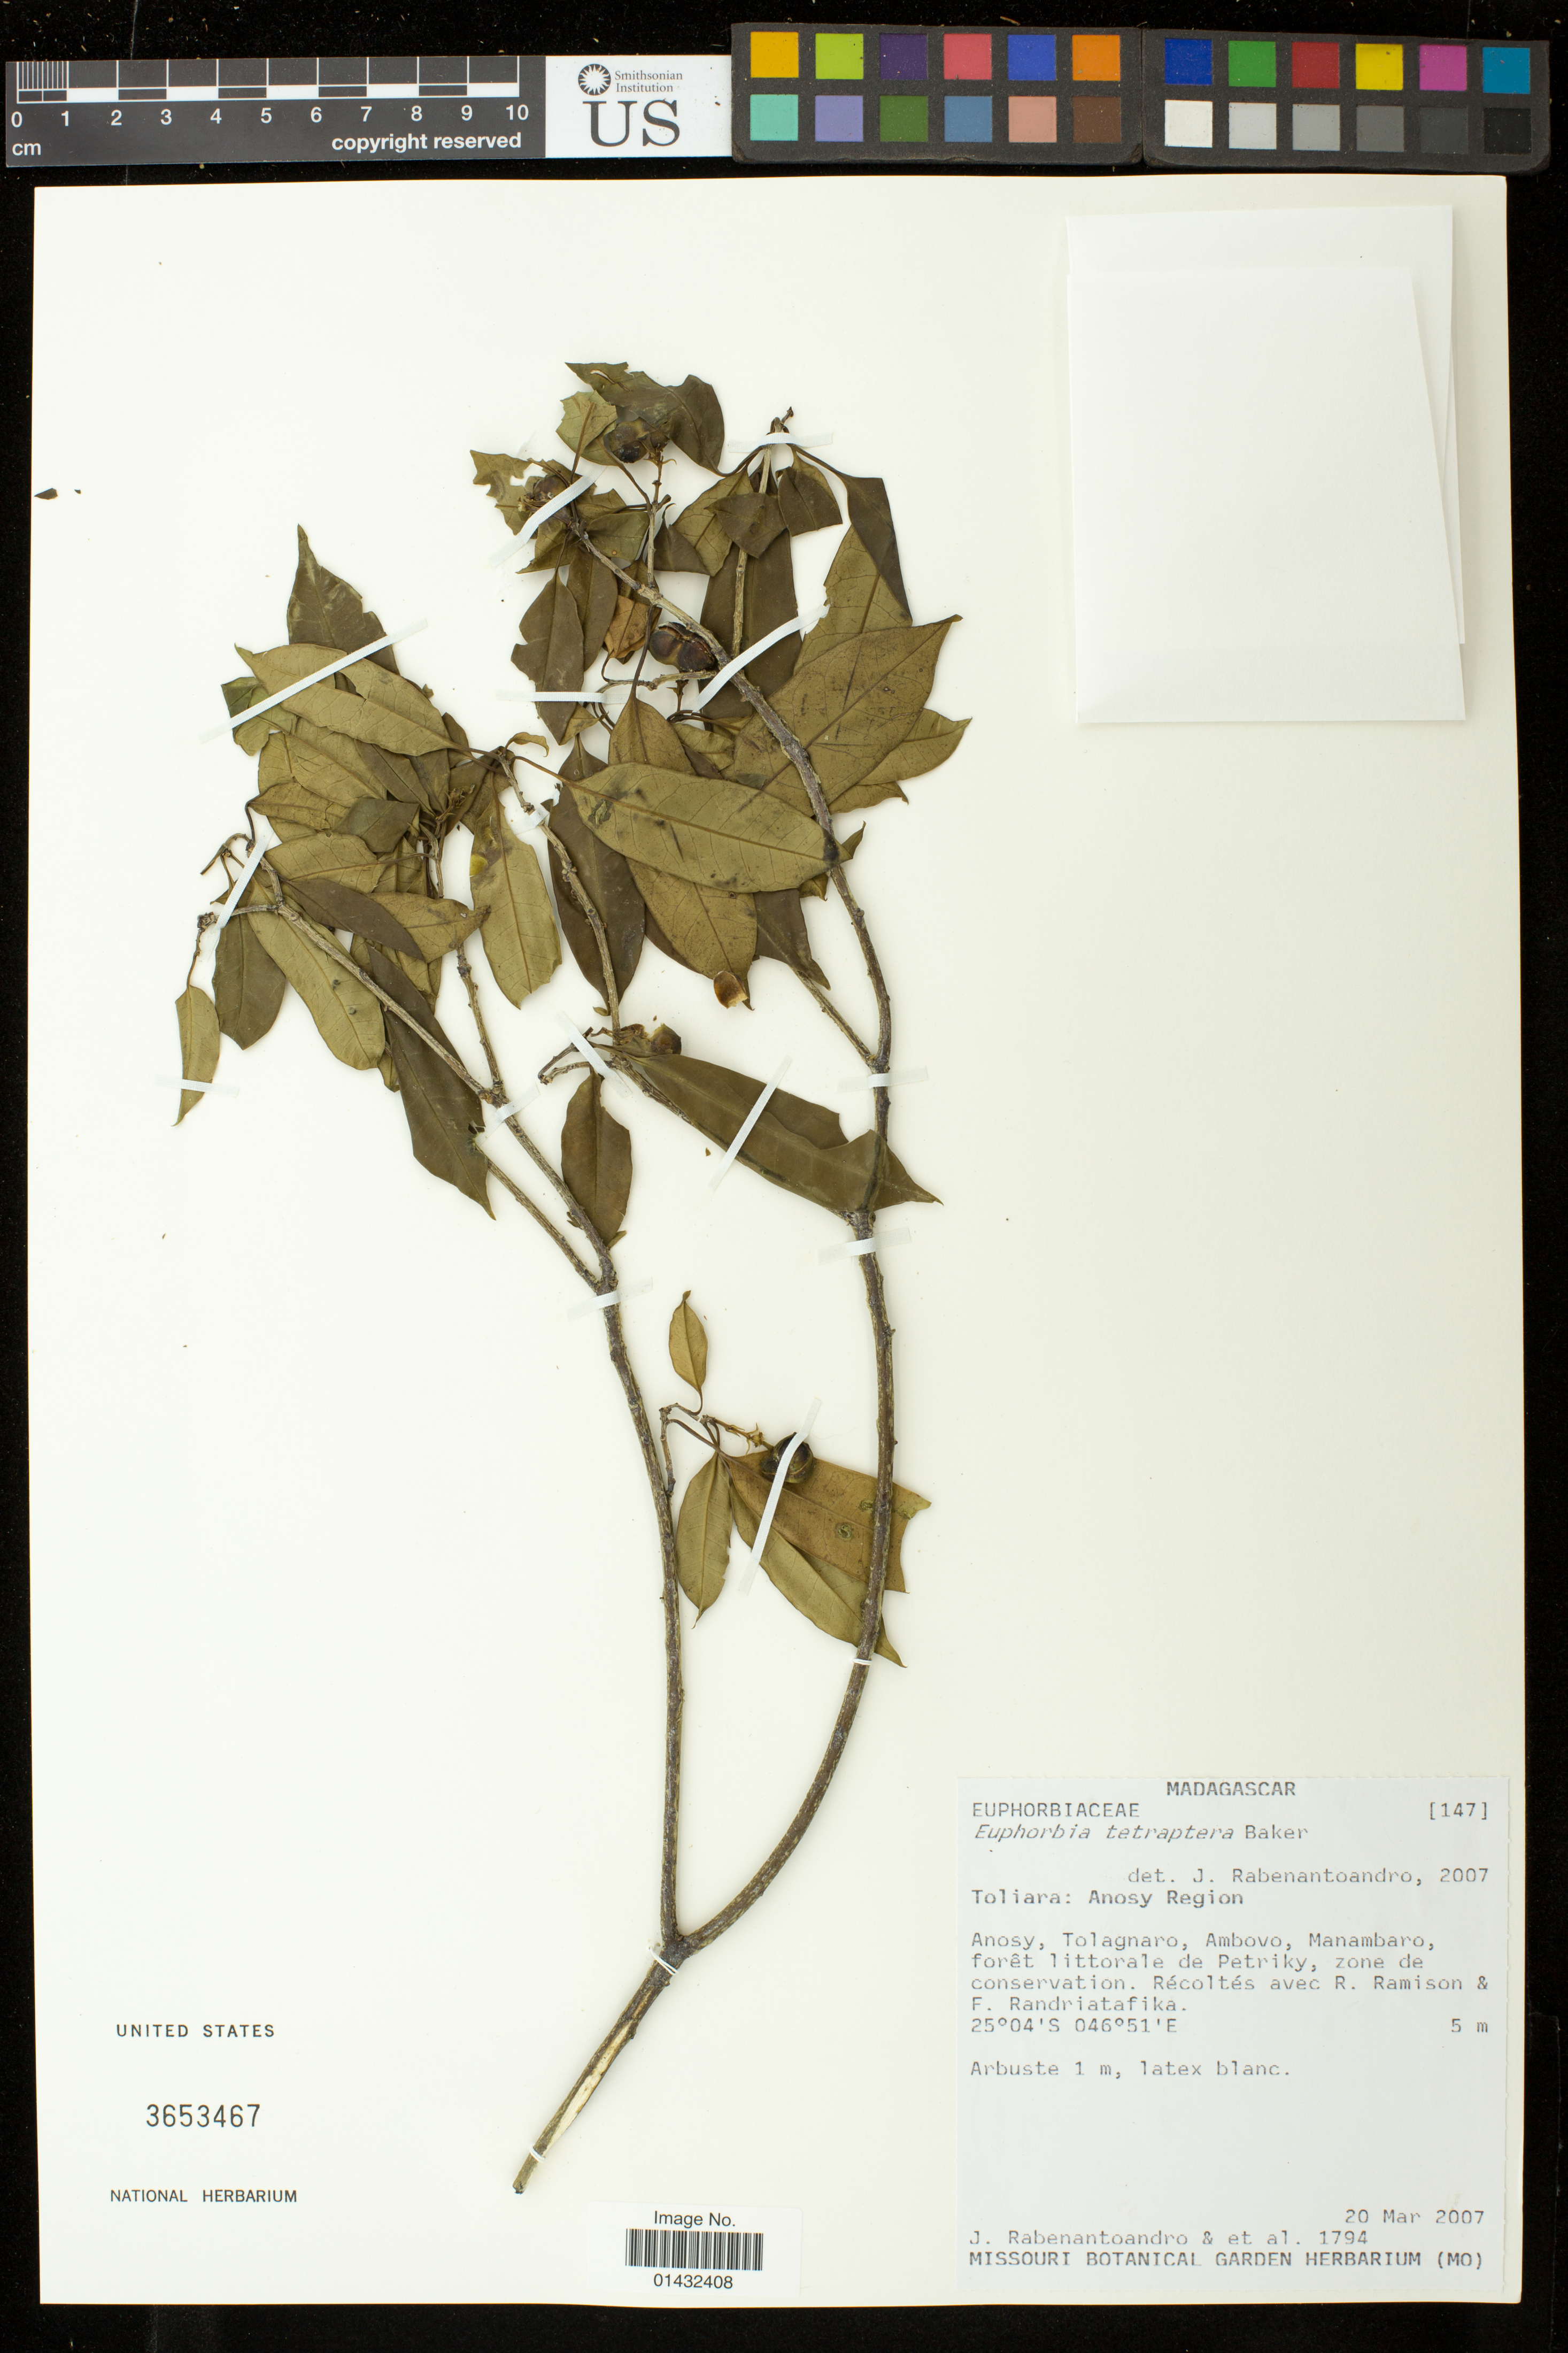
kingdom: Plantae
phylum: Tracheophyta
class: Magnoliopsida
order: Malpighiales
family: Euphorbiaceae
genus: Euphorbia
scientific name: Euphorbia tetraptera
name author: Baker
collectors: J. Rabenantoandro & et al.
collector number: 1794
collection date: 2007-03-20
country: Madagascar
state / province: Anosy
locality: Anosy, Tolagnaro, Ambovo, Manambaro, foret littorale de Petriky, zone de conservation.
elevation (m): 5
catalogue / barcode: US 3653467